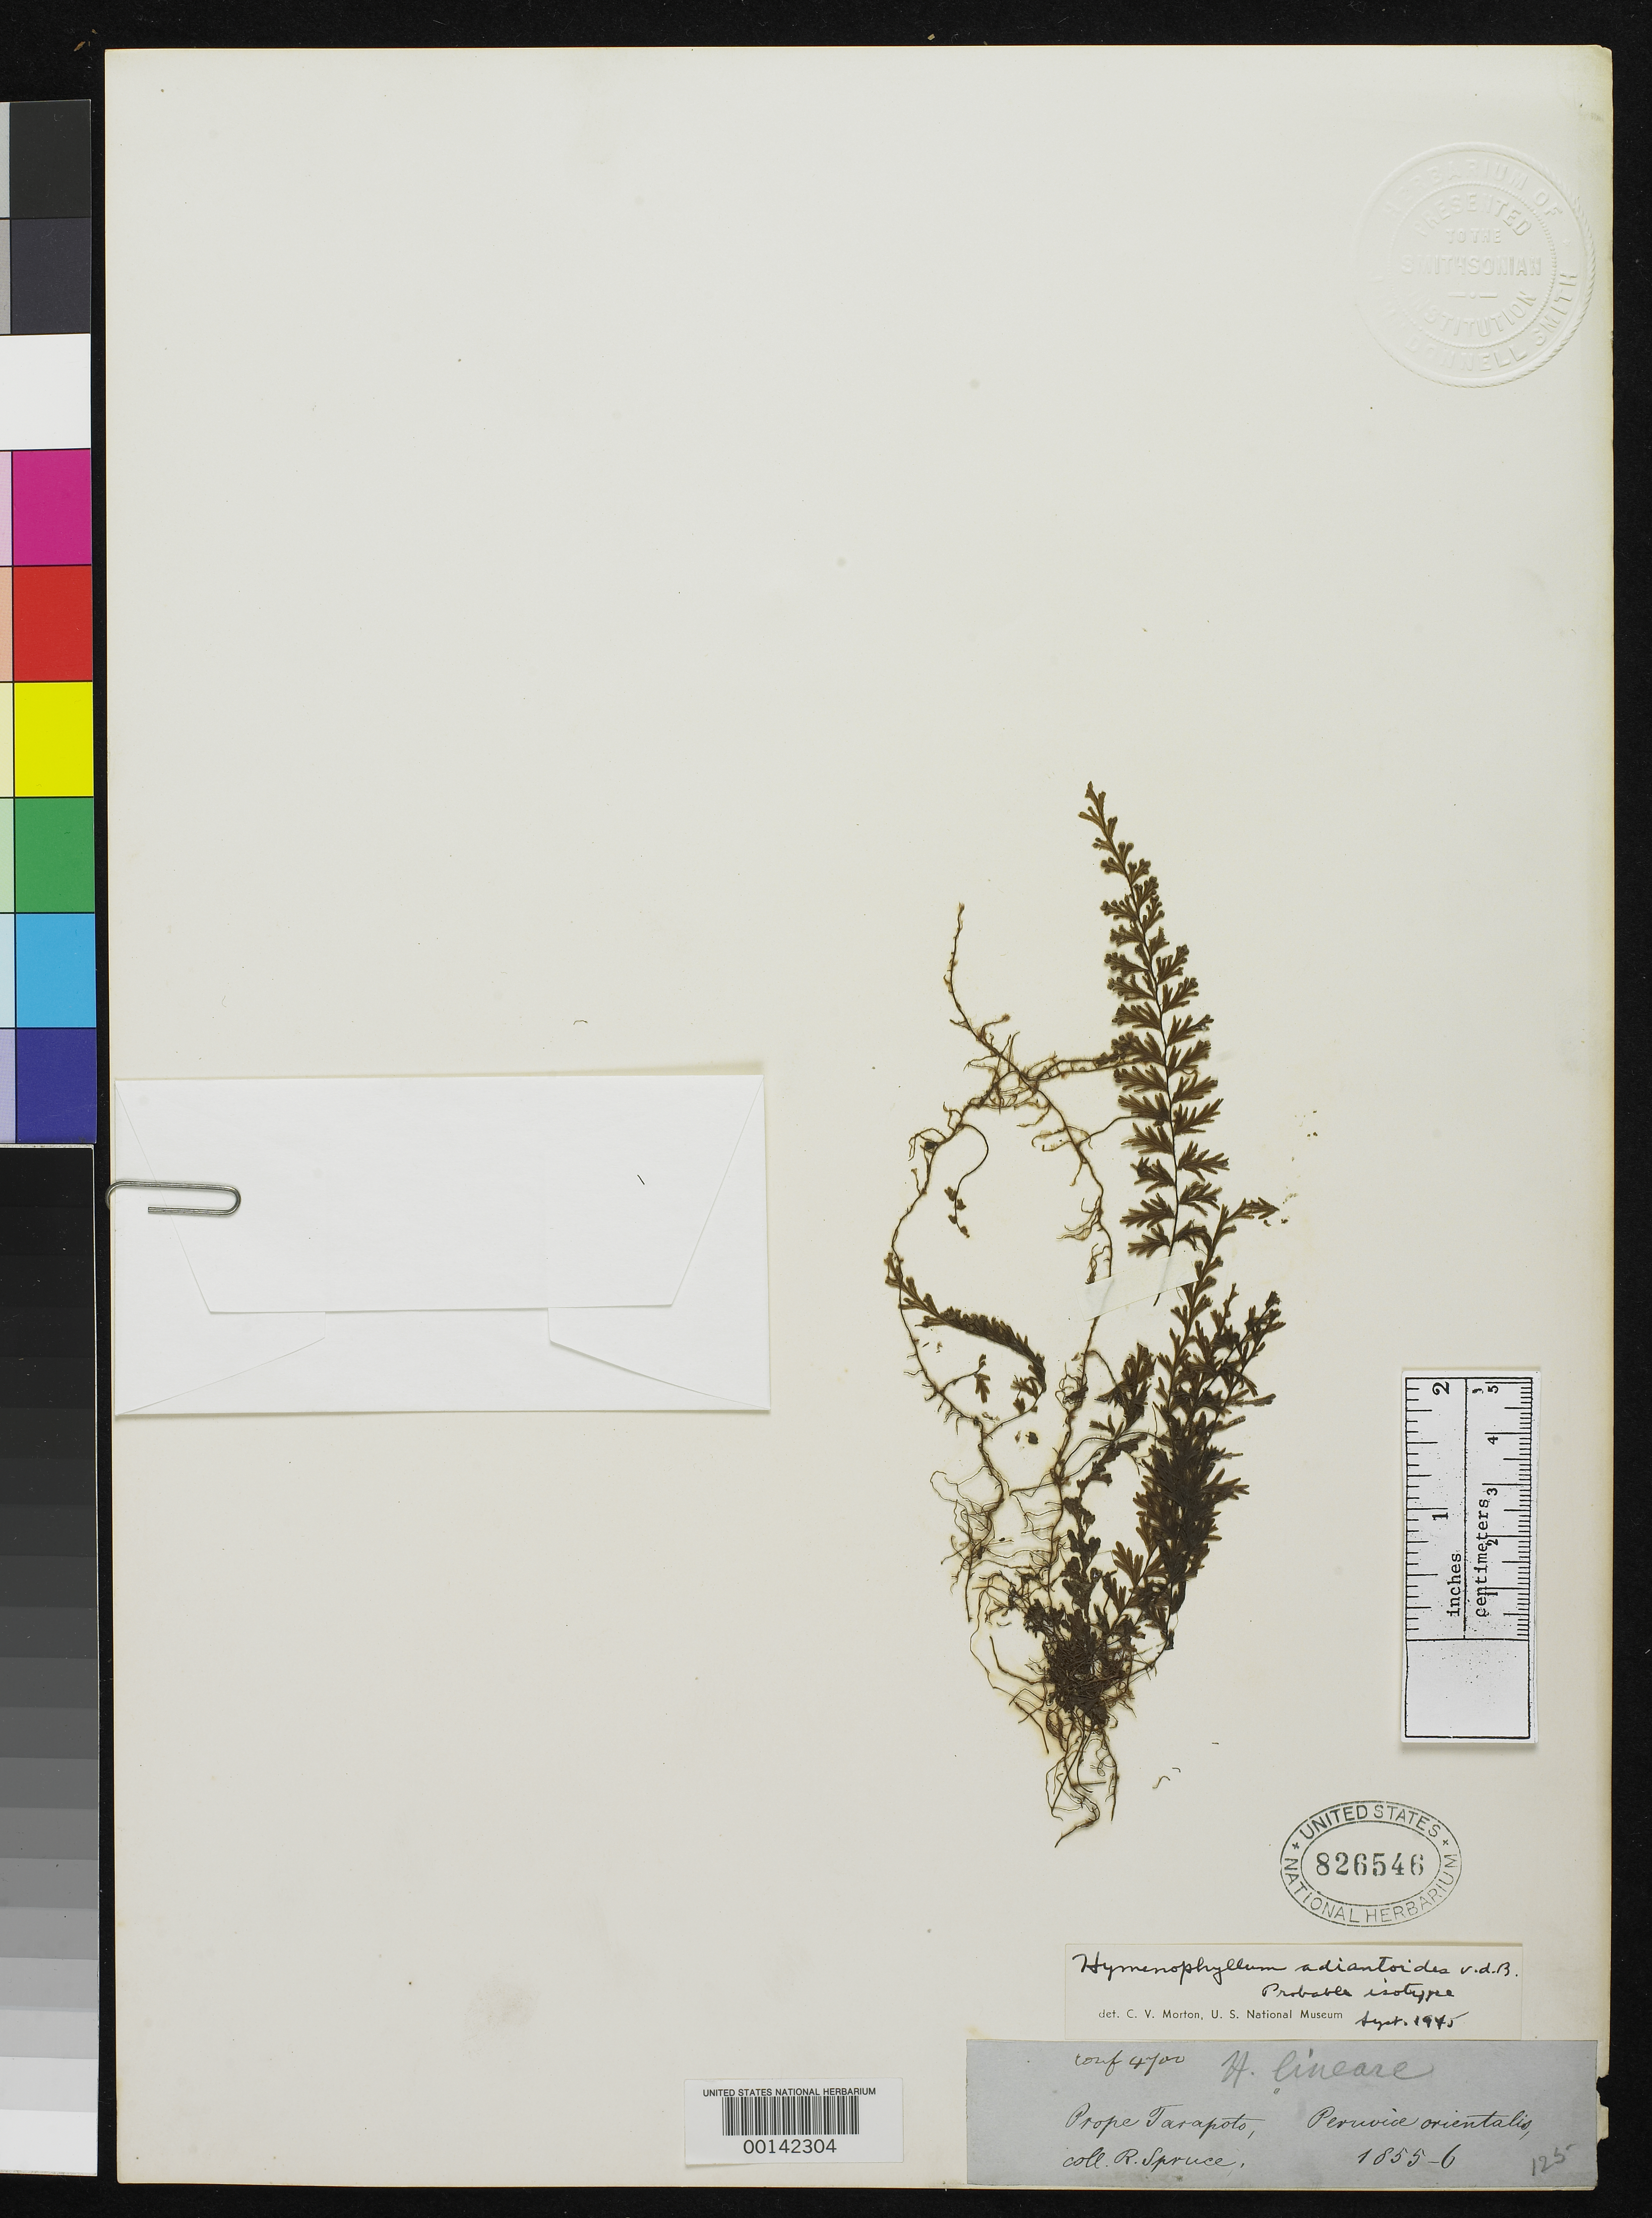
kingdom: Plantae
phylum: Tracheophyta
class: Polypodiopsida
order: Hymenophyllales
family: Hymenophyllaceae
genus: Hymenophyllum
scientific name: Hymenophyllum adiantoides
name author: Bosch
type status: Type Collection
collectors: R. Spruce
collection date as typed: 1855 to -- --- 1856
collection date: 1855/1856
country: Peru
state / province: San Martín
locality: prope Tatapoto [?]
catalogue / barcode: US 826546